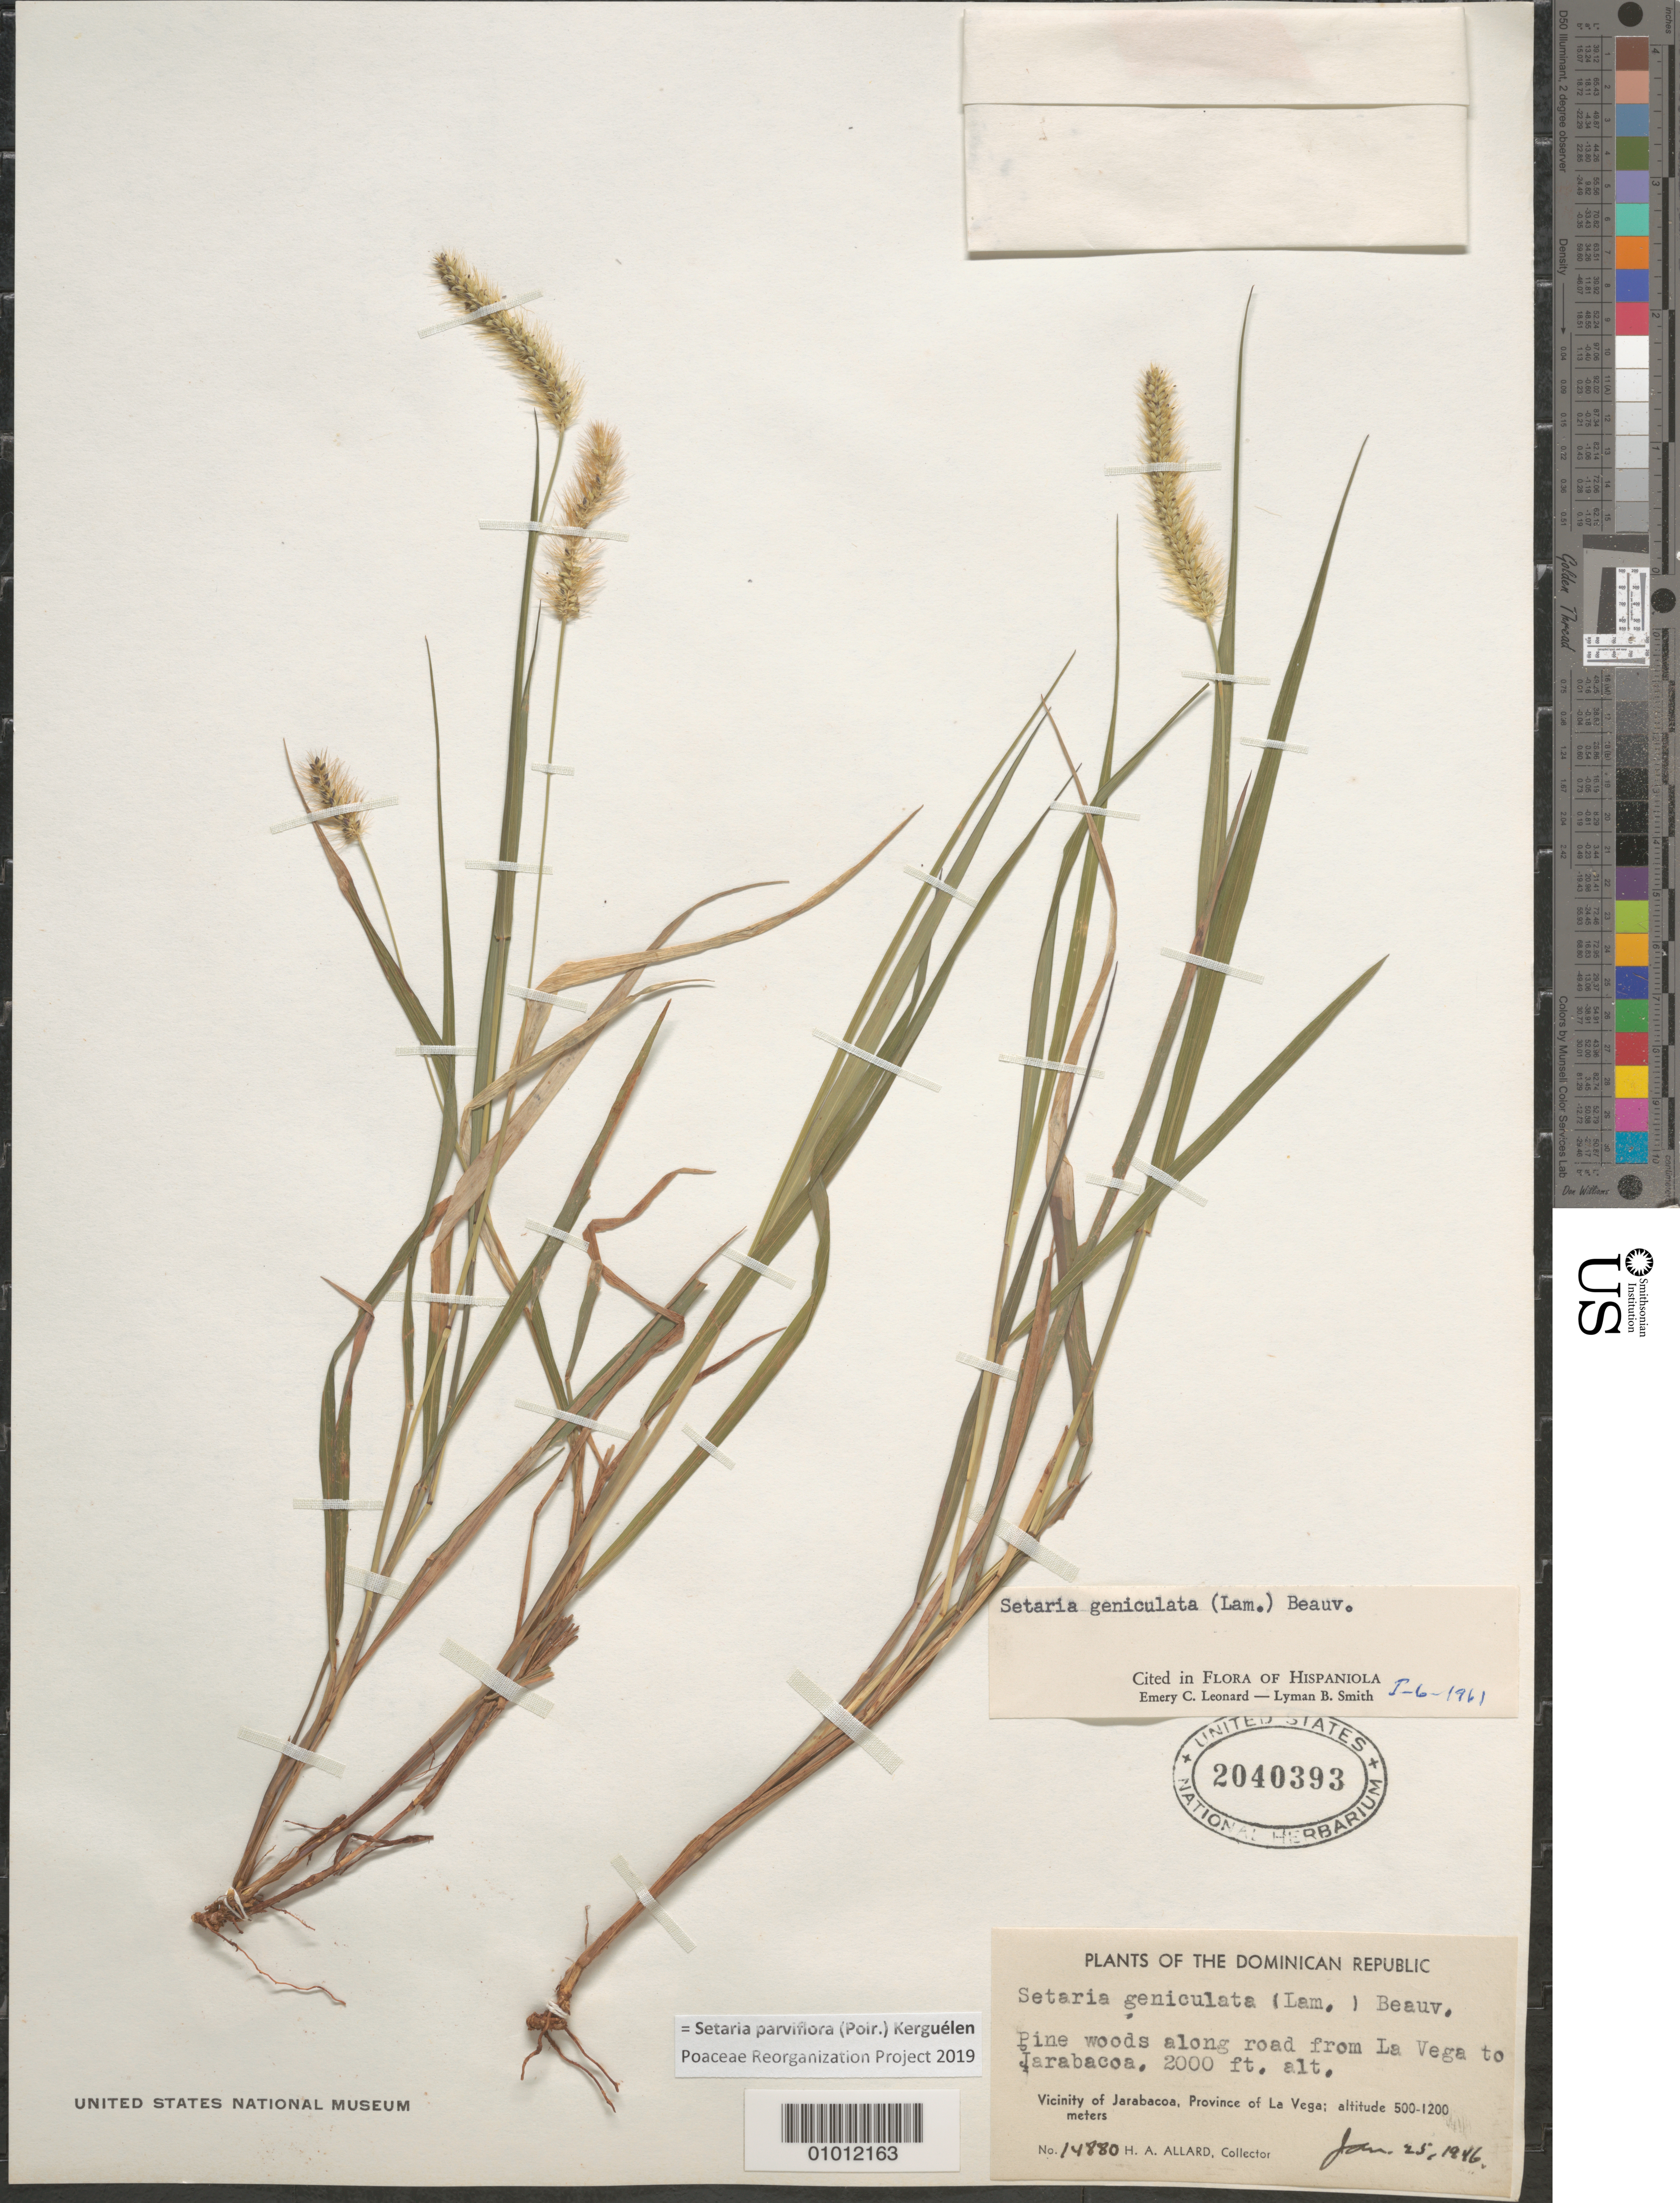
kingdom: Plantae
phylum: Tracheophyta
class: Liliopsida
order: Poales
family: Poaceae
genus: Setaria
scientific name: Setaria parviflora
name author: (Poir.) Kerguélen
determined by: Poaceae Reorganization Project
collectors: H. A. Allard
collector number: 14880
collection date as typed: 25 Jan 1946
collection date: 1946-01-25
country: Dominican Republic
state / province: La Vega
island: Hispaniola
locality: Vicinity of Jarabacoa, Province of La Vega, along road from La Vega to Jarabacoa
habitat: pine woods along road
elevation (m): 610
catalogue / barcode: US 2040393